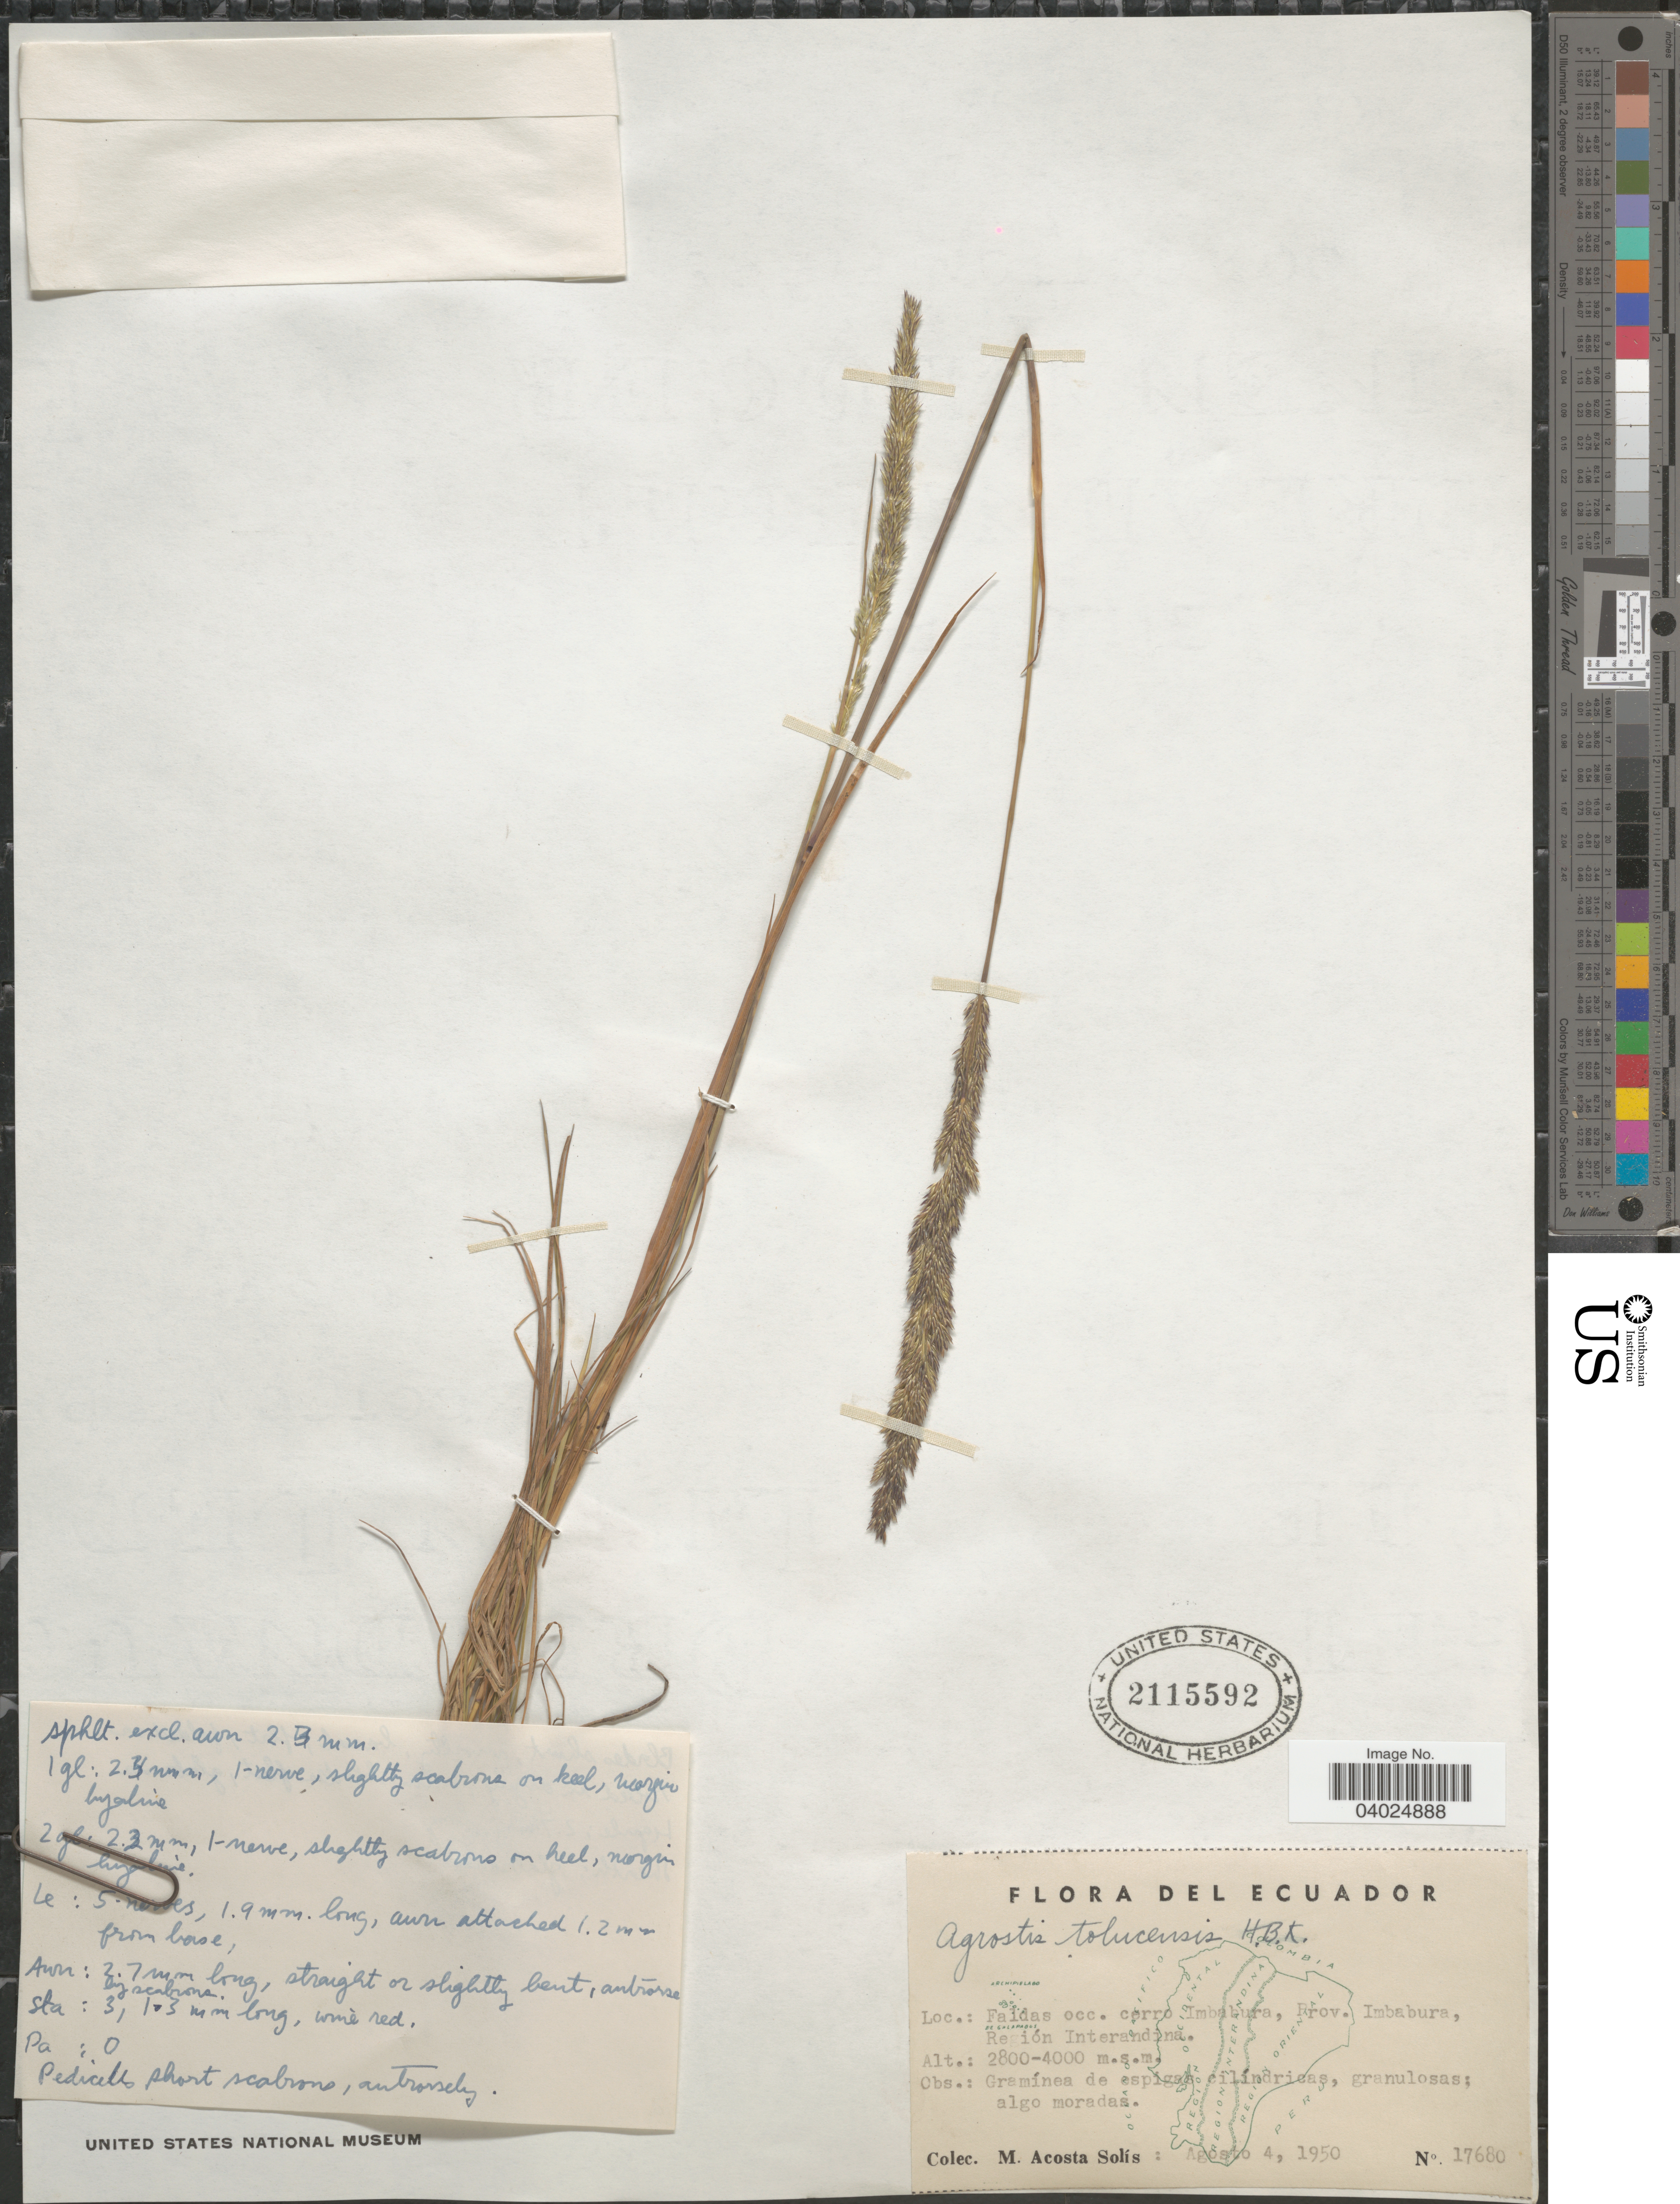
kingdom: Plantae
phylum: Tracheophyta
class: Liliopsida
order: Poales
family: Poaceae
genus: Agrostis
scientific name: Agrostis tolucensis Kunth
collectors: M. Acosta Solis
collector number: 17680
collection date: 1950-08-04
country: Ecuador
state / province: Imbabura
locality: Faldas occ. cerro Imbabura, Región Interandina.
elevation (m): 2800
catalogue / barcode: US 2115592